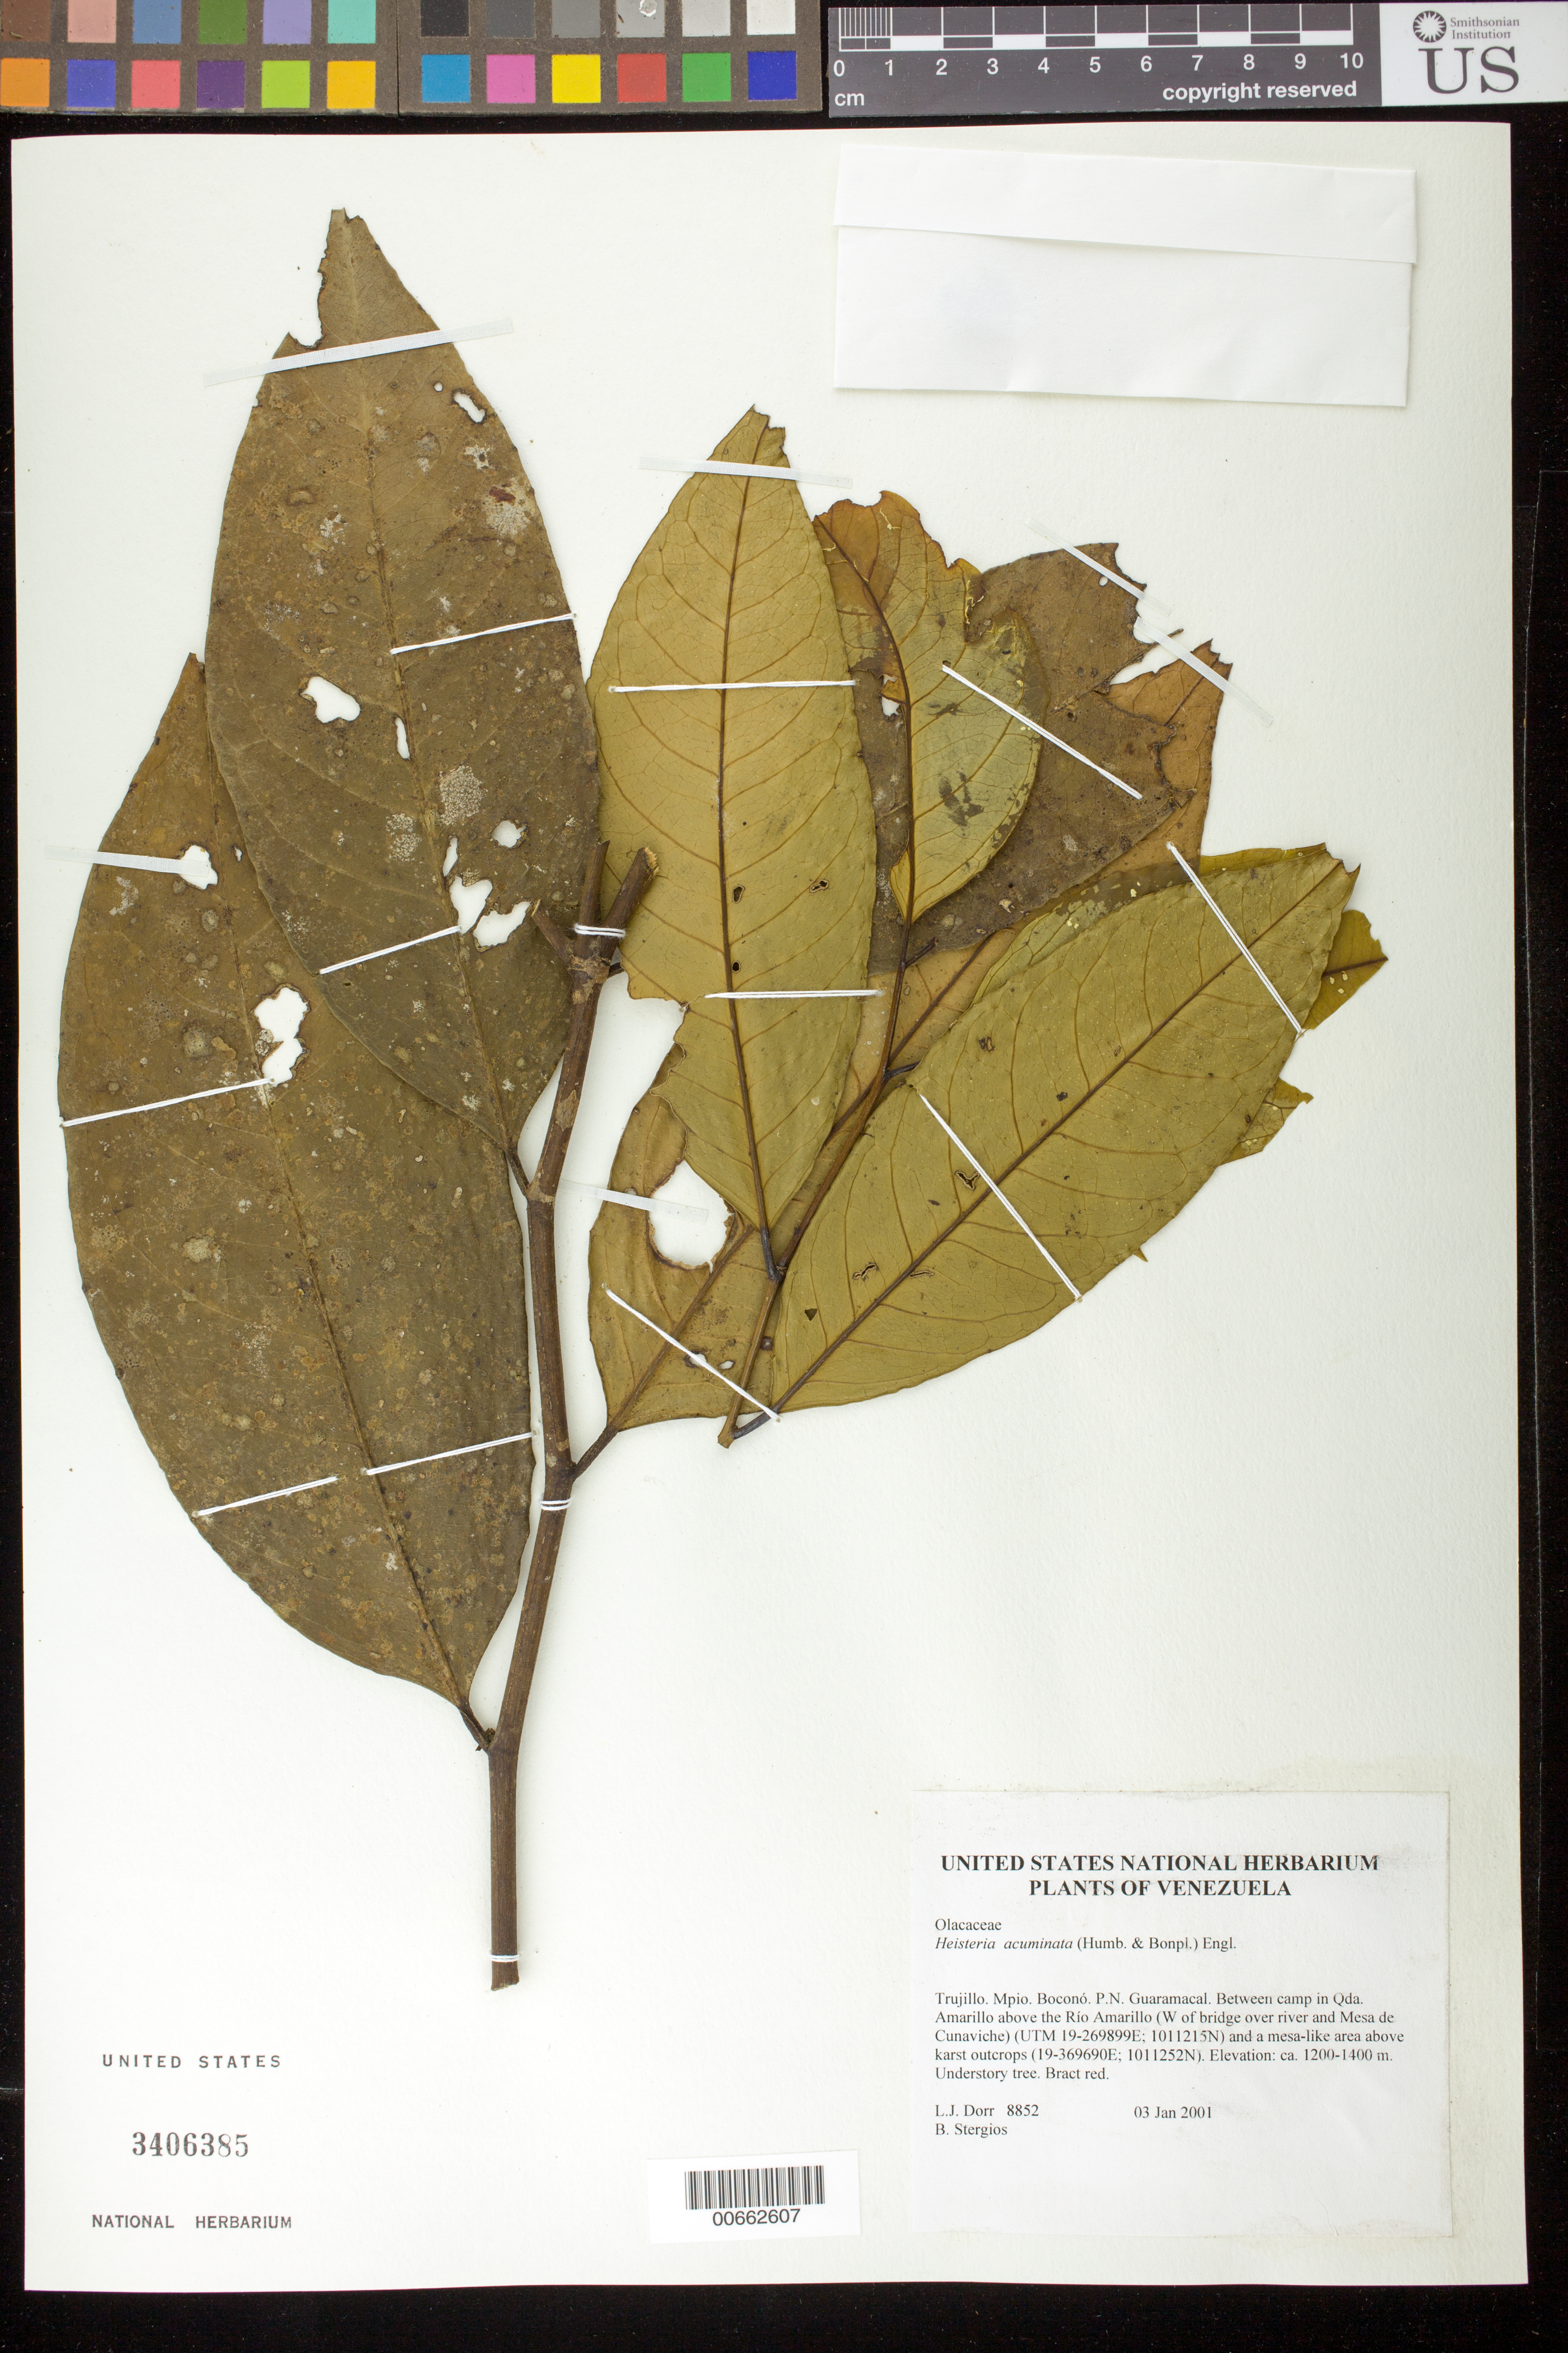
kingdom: Plantae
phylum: Tracheophyta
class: Magnoliopsida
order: Santalales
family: Erythropalaceae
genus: Heisteria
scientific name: Heisteria acuminata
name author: (Humb. & Bonpl.) Engl.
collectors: L. J. Dorr & B. G. Stergios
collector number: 8852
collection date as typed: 03 Jan 2001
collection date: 2001-01-03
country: Venezuela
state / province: Trujillo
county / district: Boconó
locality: Parque Nacional Guaramacal. Between camp in Qda Amarillo above Río Amarillo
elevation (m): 1200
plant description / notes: MO, PORT, US, VEN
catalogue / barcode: US 3406385